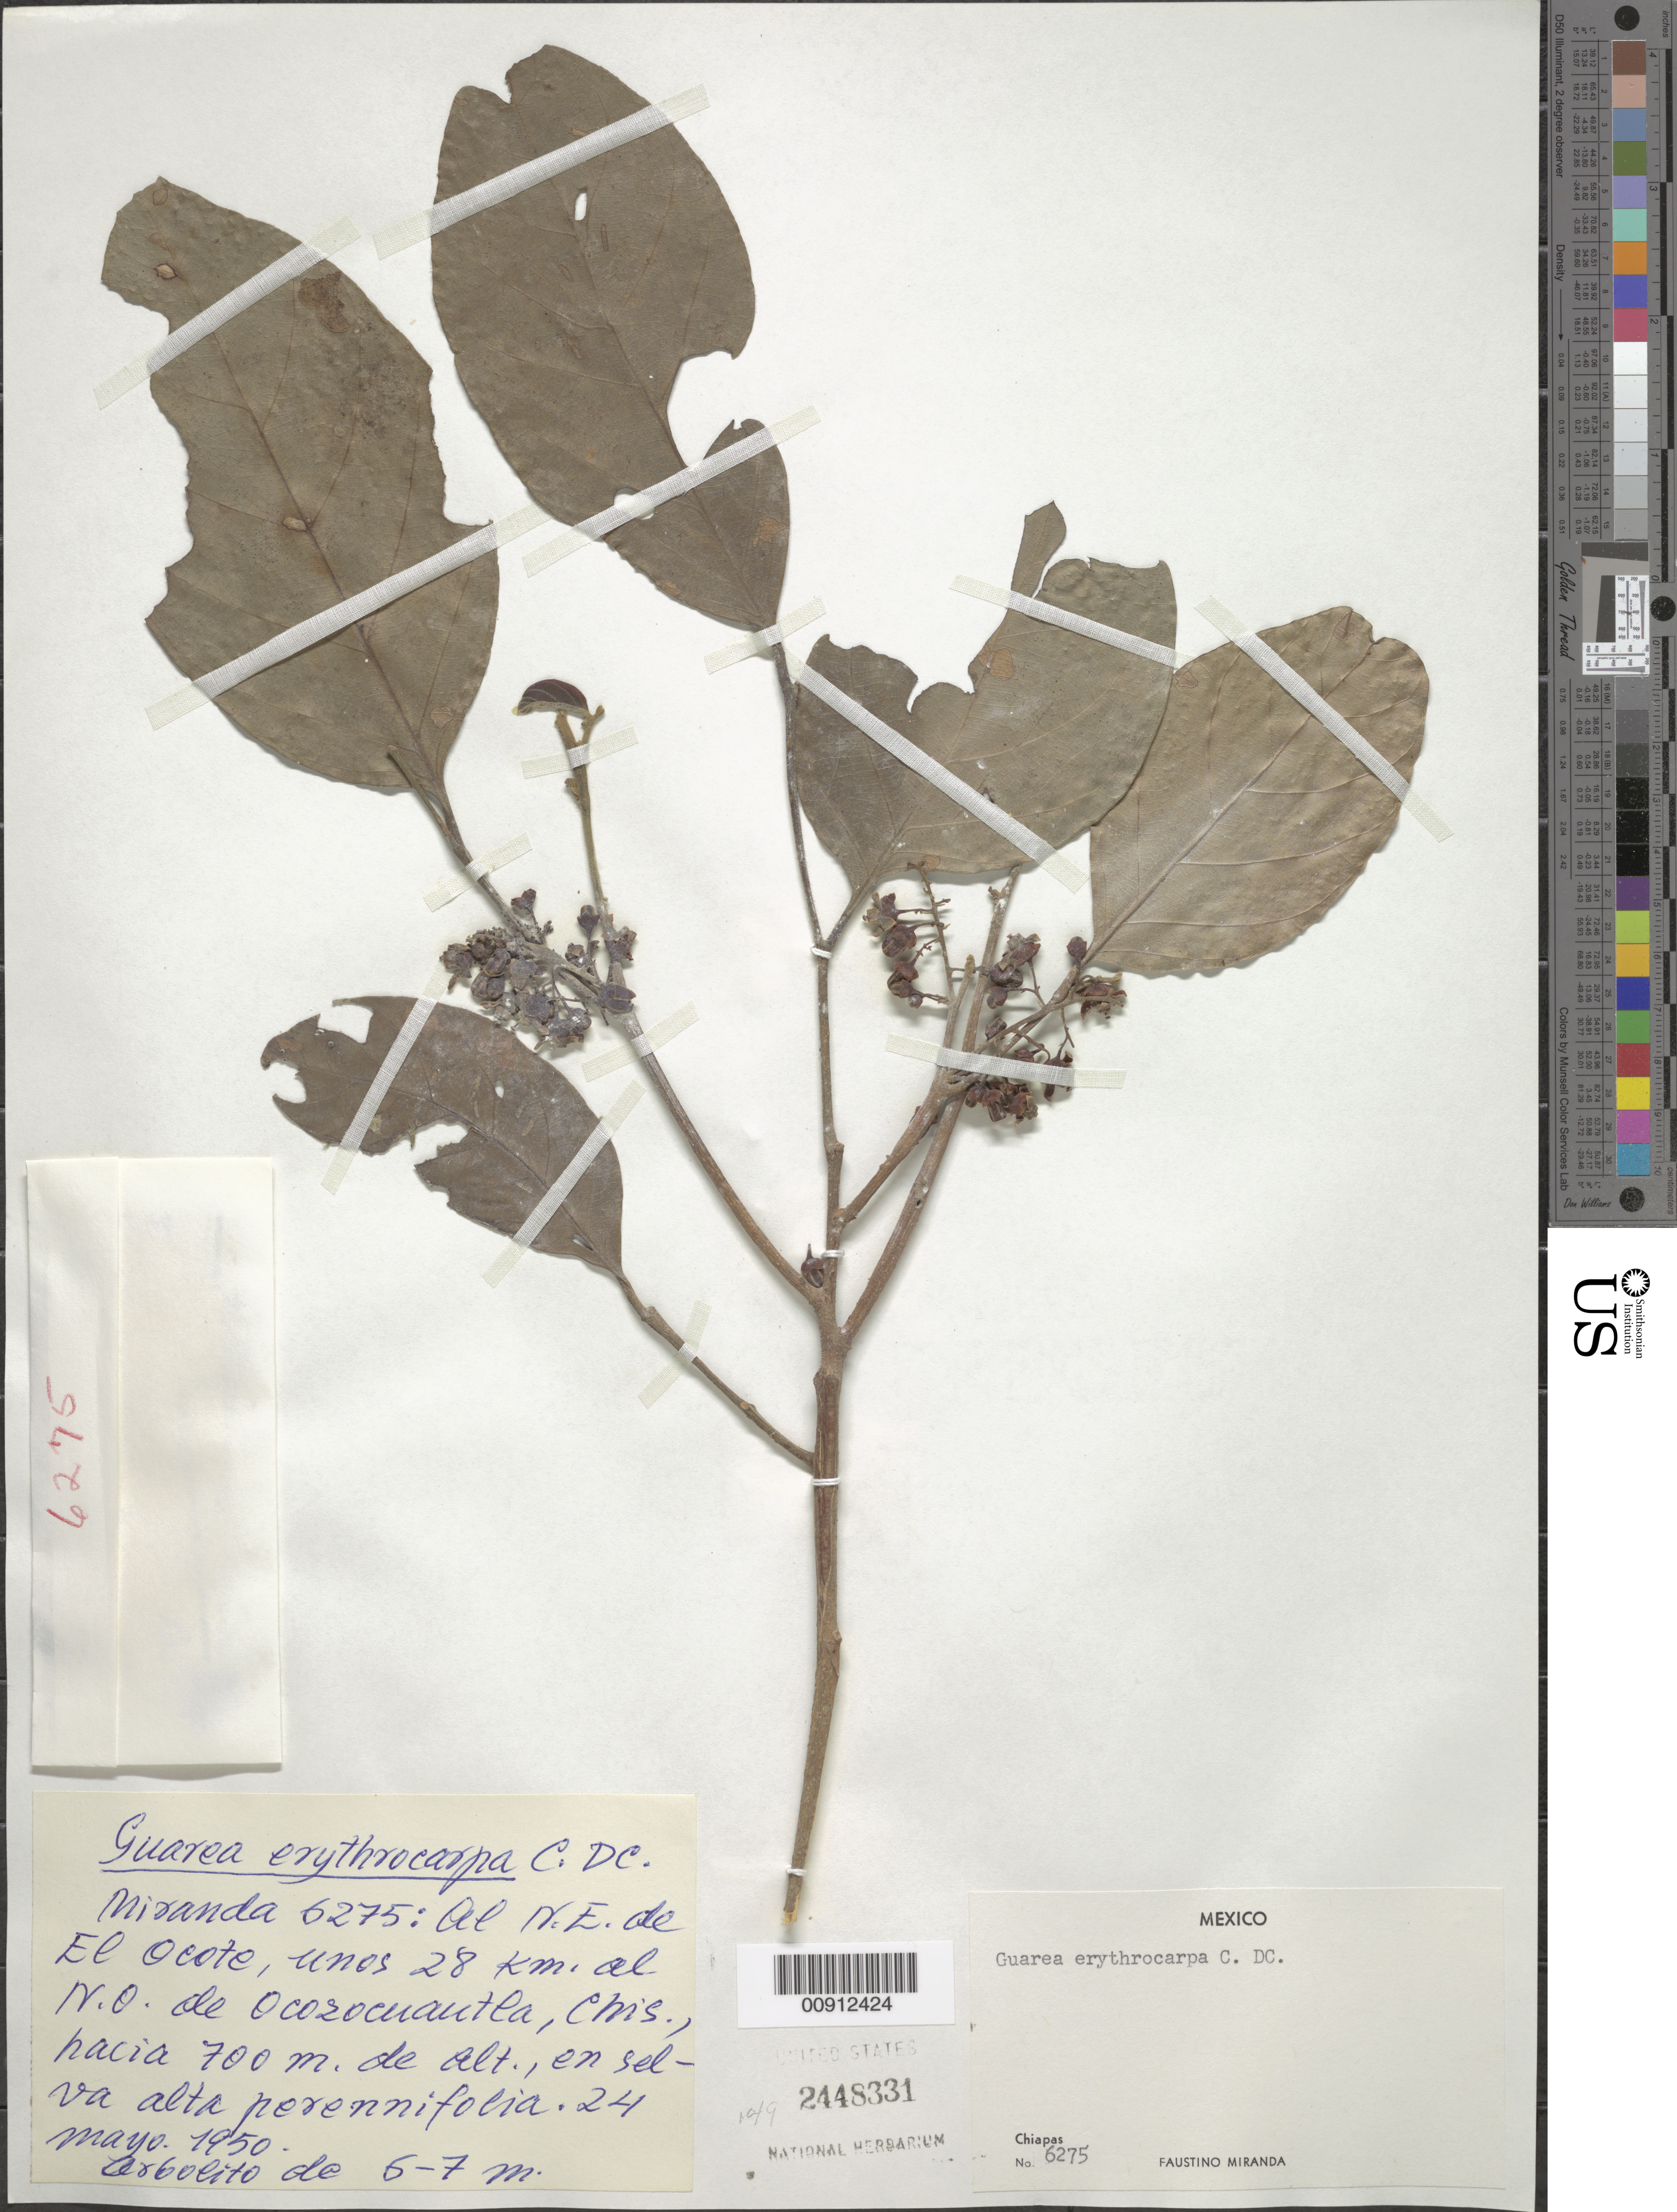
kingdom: Plantae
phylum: Tracheophyta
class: Magnoliopsida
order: Sapindales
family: Meliaceae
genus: Guarea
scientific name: Guarea erythrocarpa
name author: C. DC.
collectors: Miranda G., F.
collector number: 6275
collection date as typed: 24 May 1950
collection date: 1950-05-24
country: Mexico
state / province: Chiapas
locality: Al N.E. de E. Ocote, unos 28 km. al N.O. de Ocozocuautla, Chiapas.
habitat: En selva alta perennnifolia.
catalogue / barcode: US 2448331